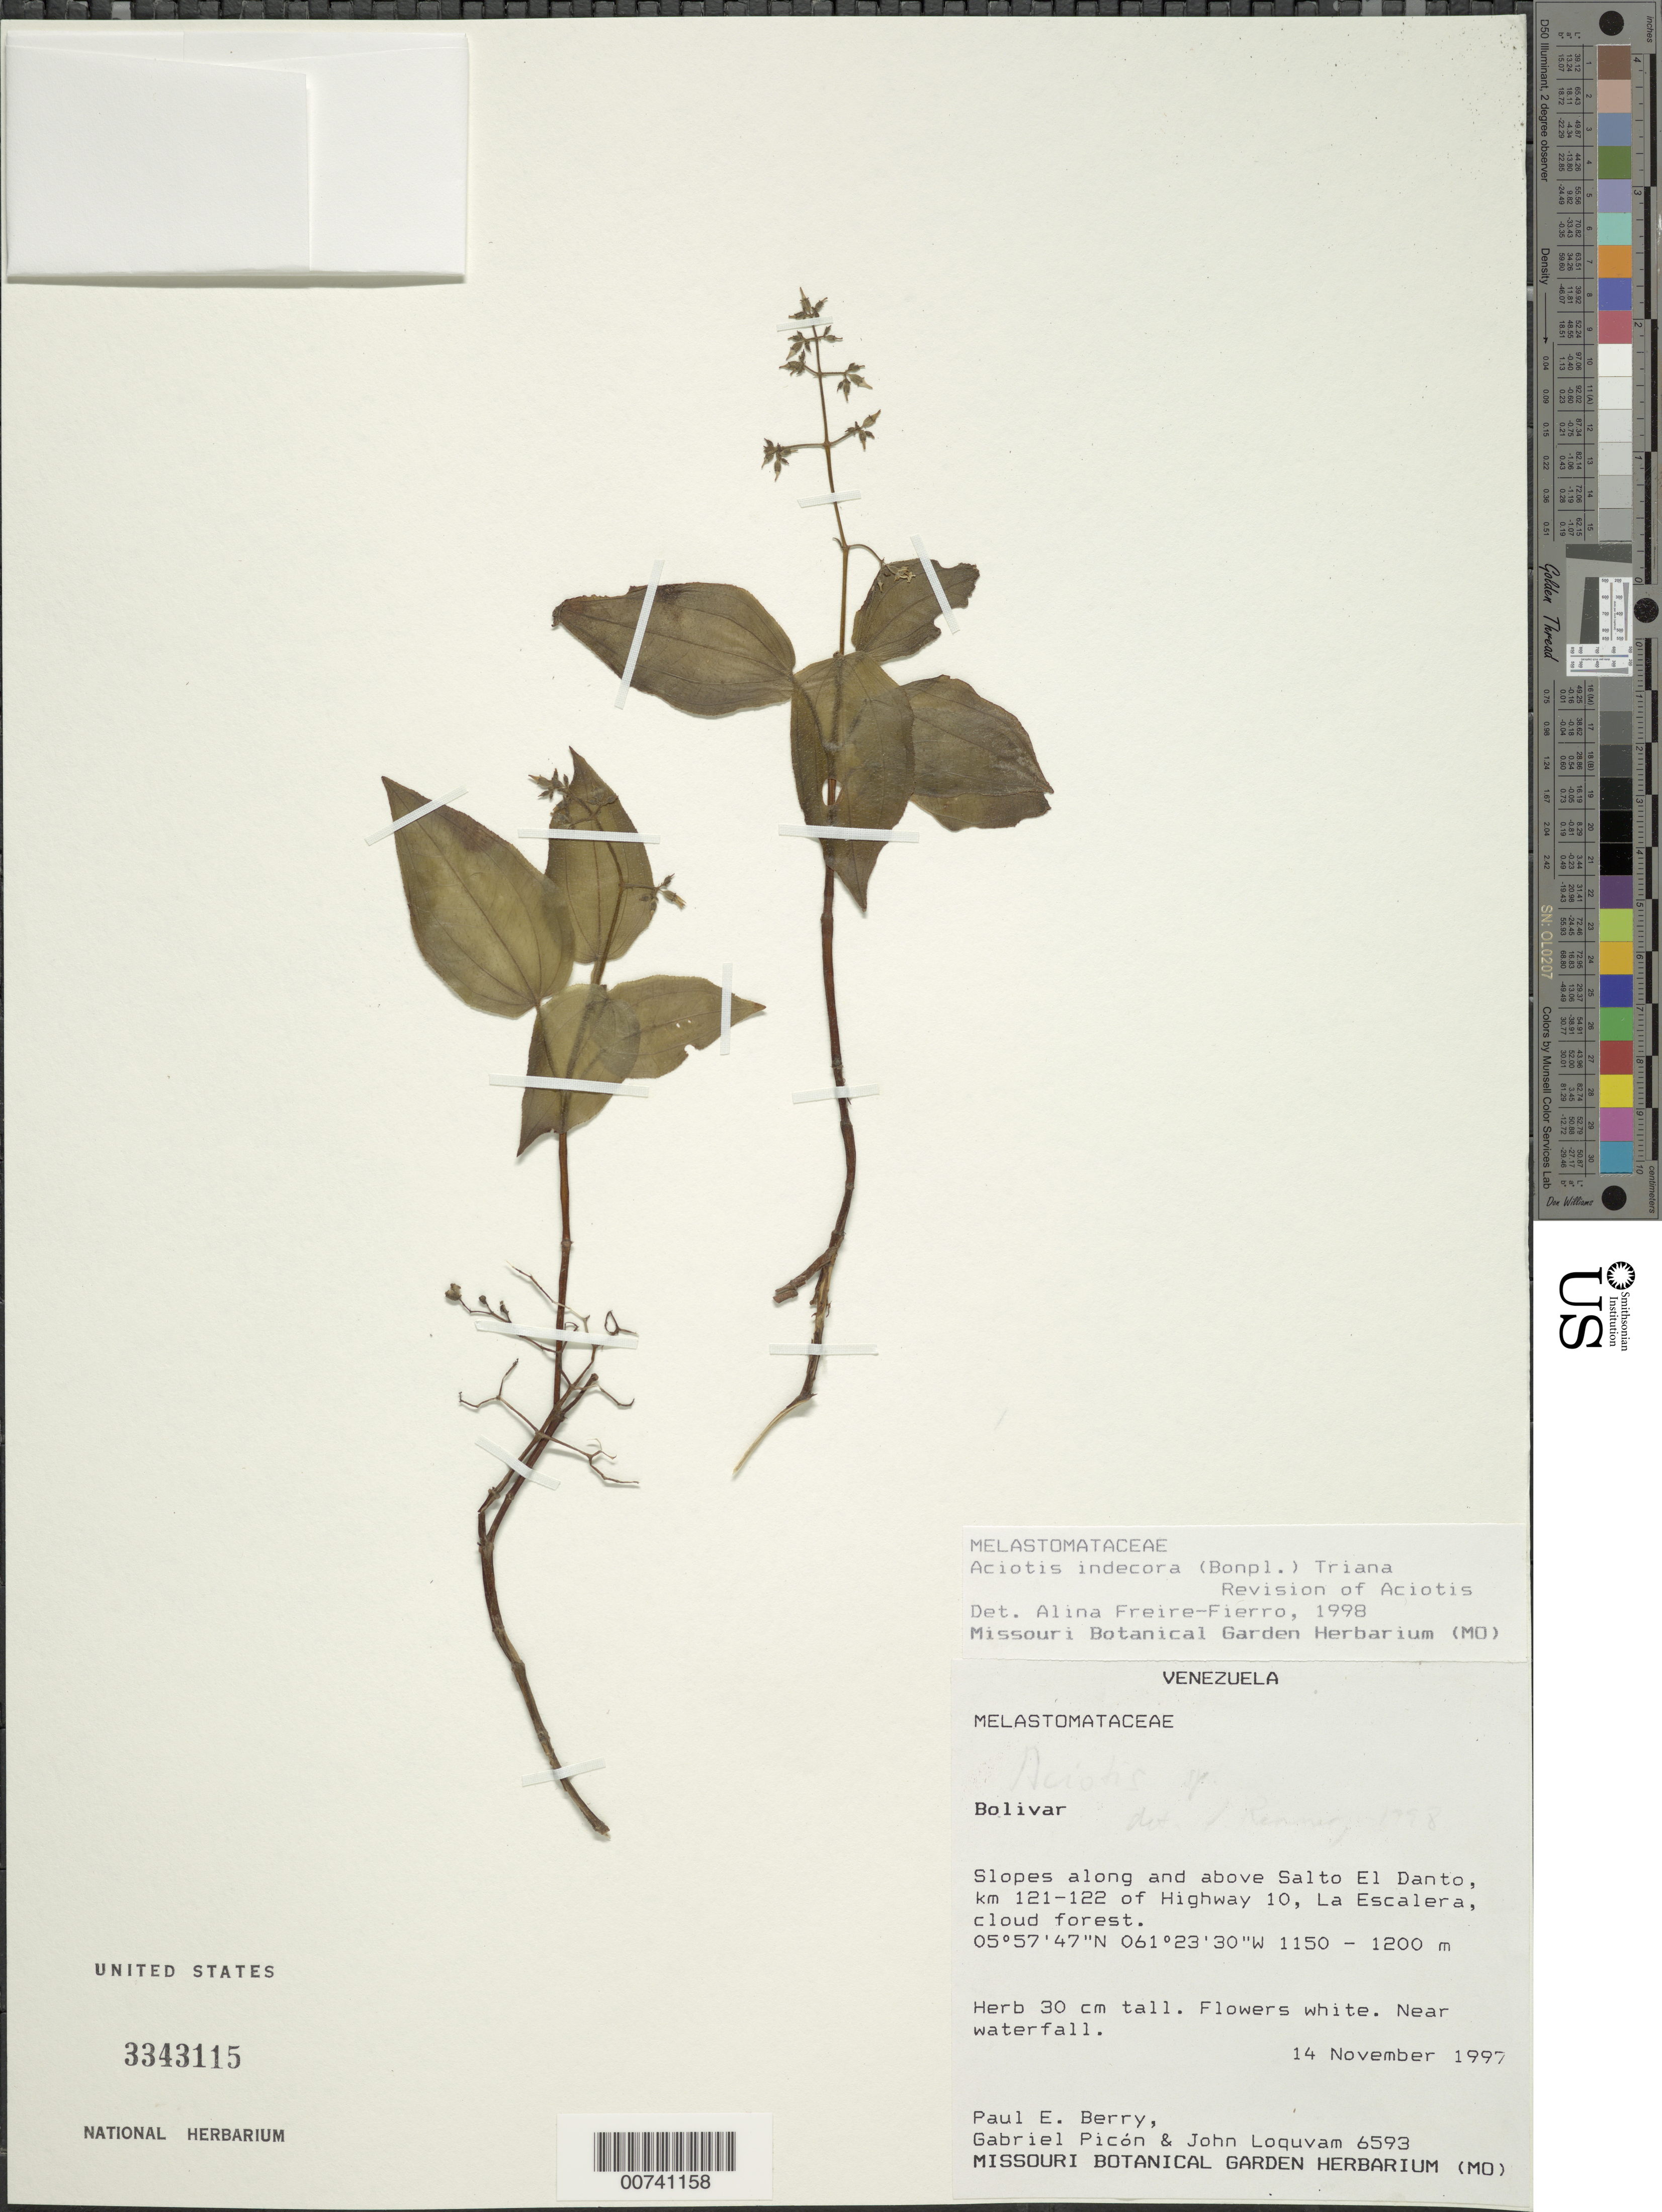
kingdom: Plantae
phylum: Tracheophyta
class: Magnoliopsida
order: Myrtales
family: Melastomataceae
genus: Aciotis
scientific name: Aciotis indecora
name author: (Bonpl.) Triana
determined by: Freire-Fierro, A.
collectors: P. E. Berry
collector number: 6593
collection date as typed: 14-Nov-97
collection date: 1997-11-14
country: Venezuela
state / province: Bolívar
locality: Salto El Danto, km 121-122 of Highway 10, La Escalera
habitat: Near waterfall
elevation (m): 1150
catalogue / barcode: US 3343115